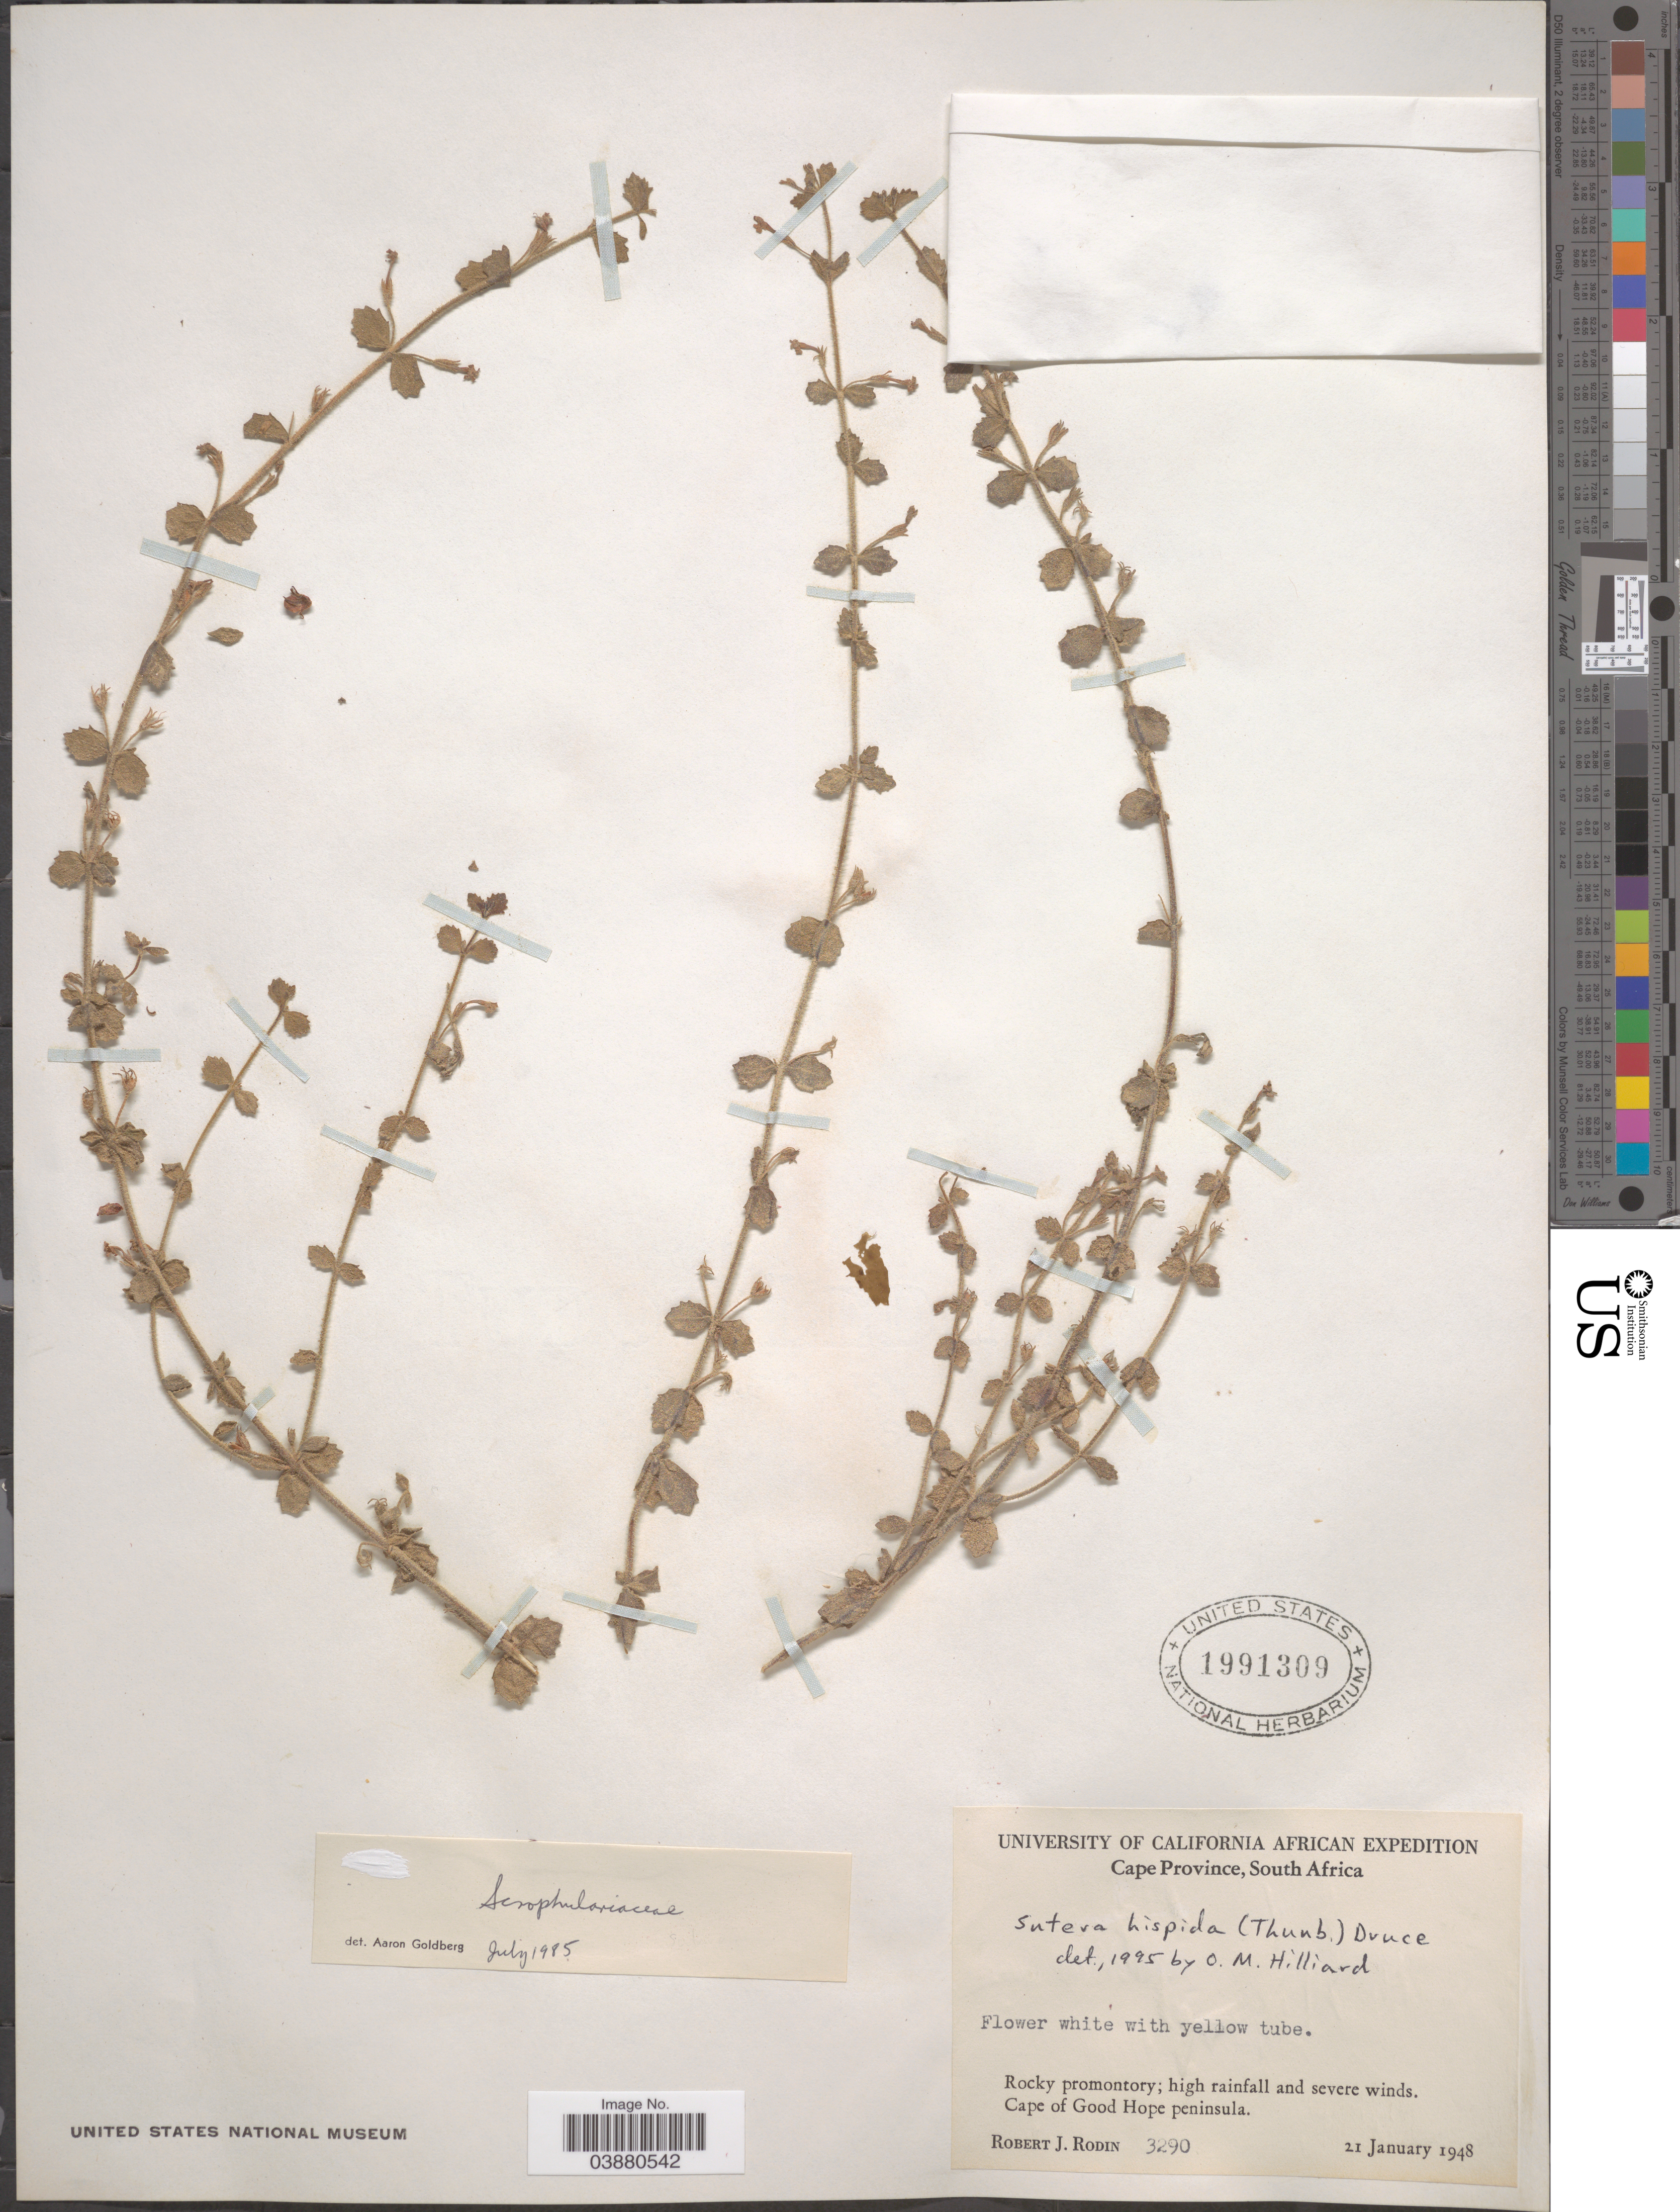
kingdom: Plantae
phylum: Tracheophyta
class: Magnoliopsida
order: Lamiales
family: Scrophulariaceae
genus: Sutera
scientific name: Sutera hispida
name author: (Thunb.) Druce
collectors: R. J. Rodin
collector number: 3290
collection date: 1948-01-21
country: South Africa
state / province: Western Cape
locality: Cape of Good Hope peninsula.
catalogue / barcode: US 1991309